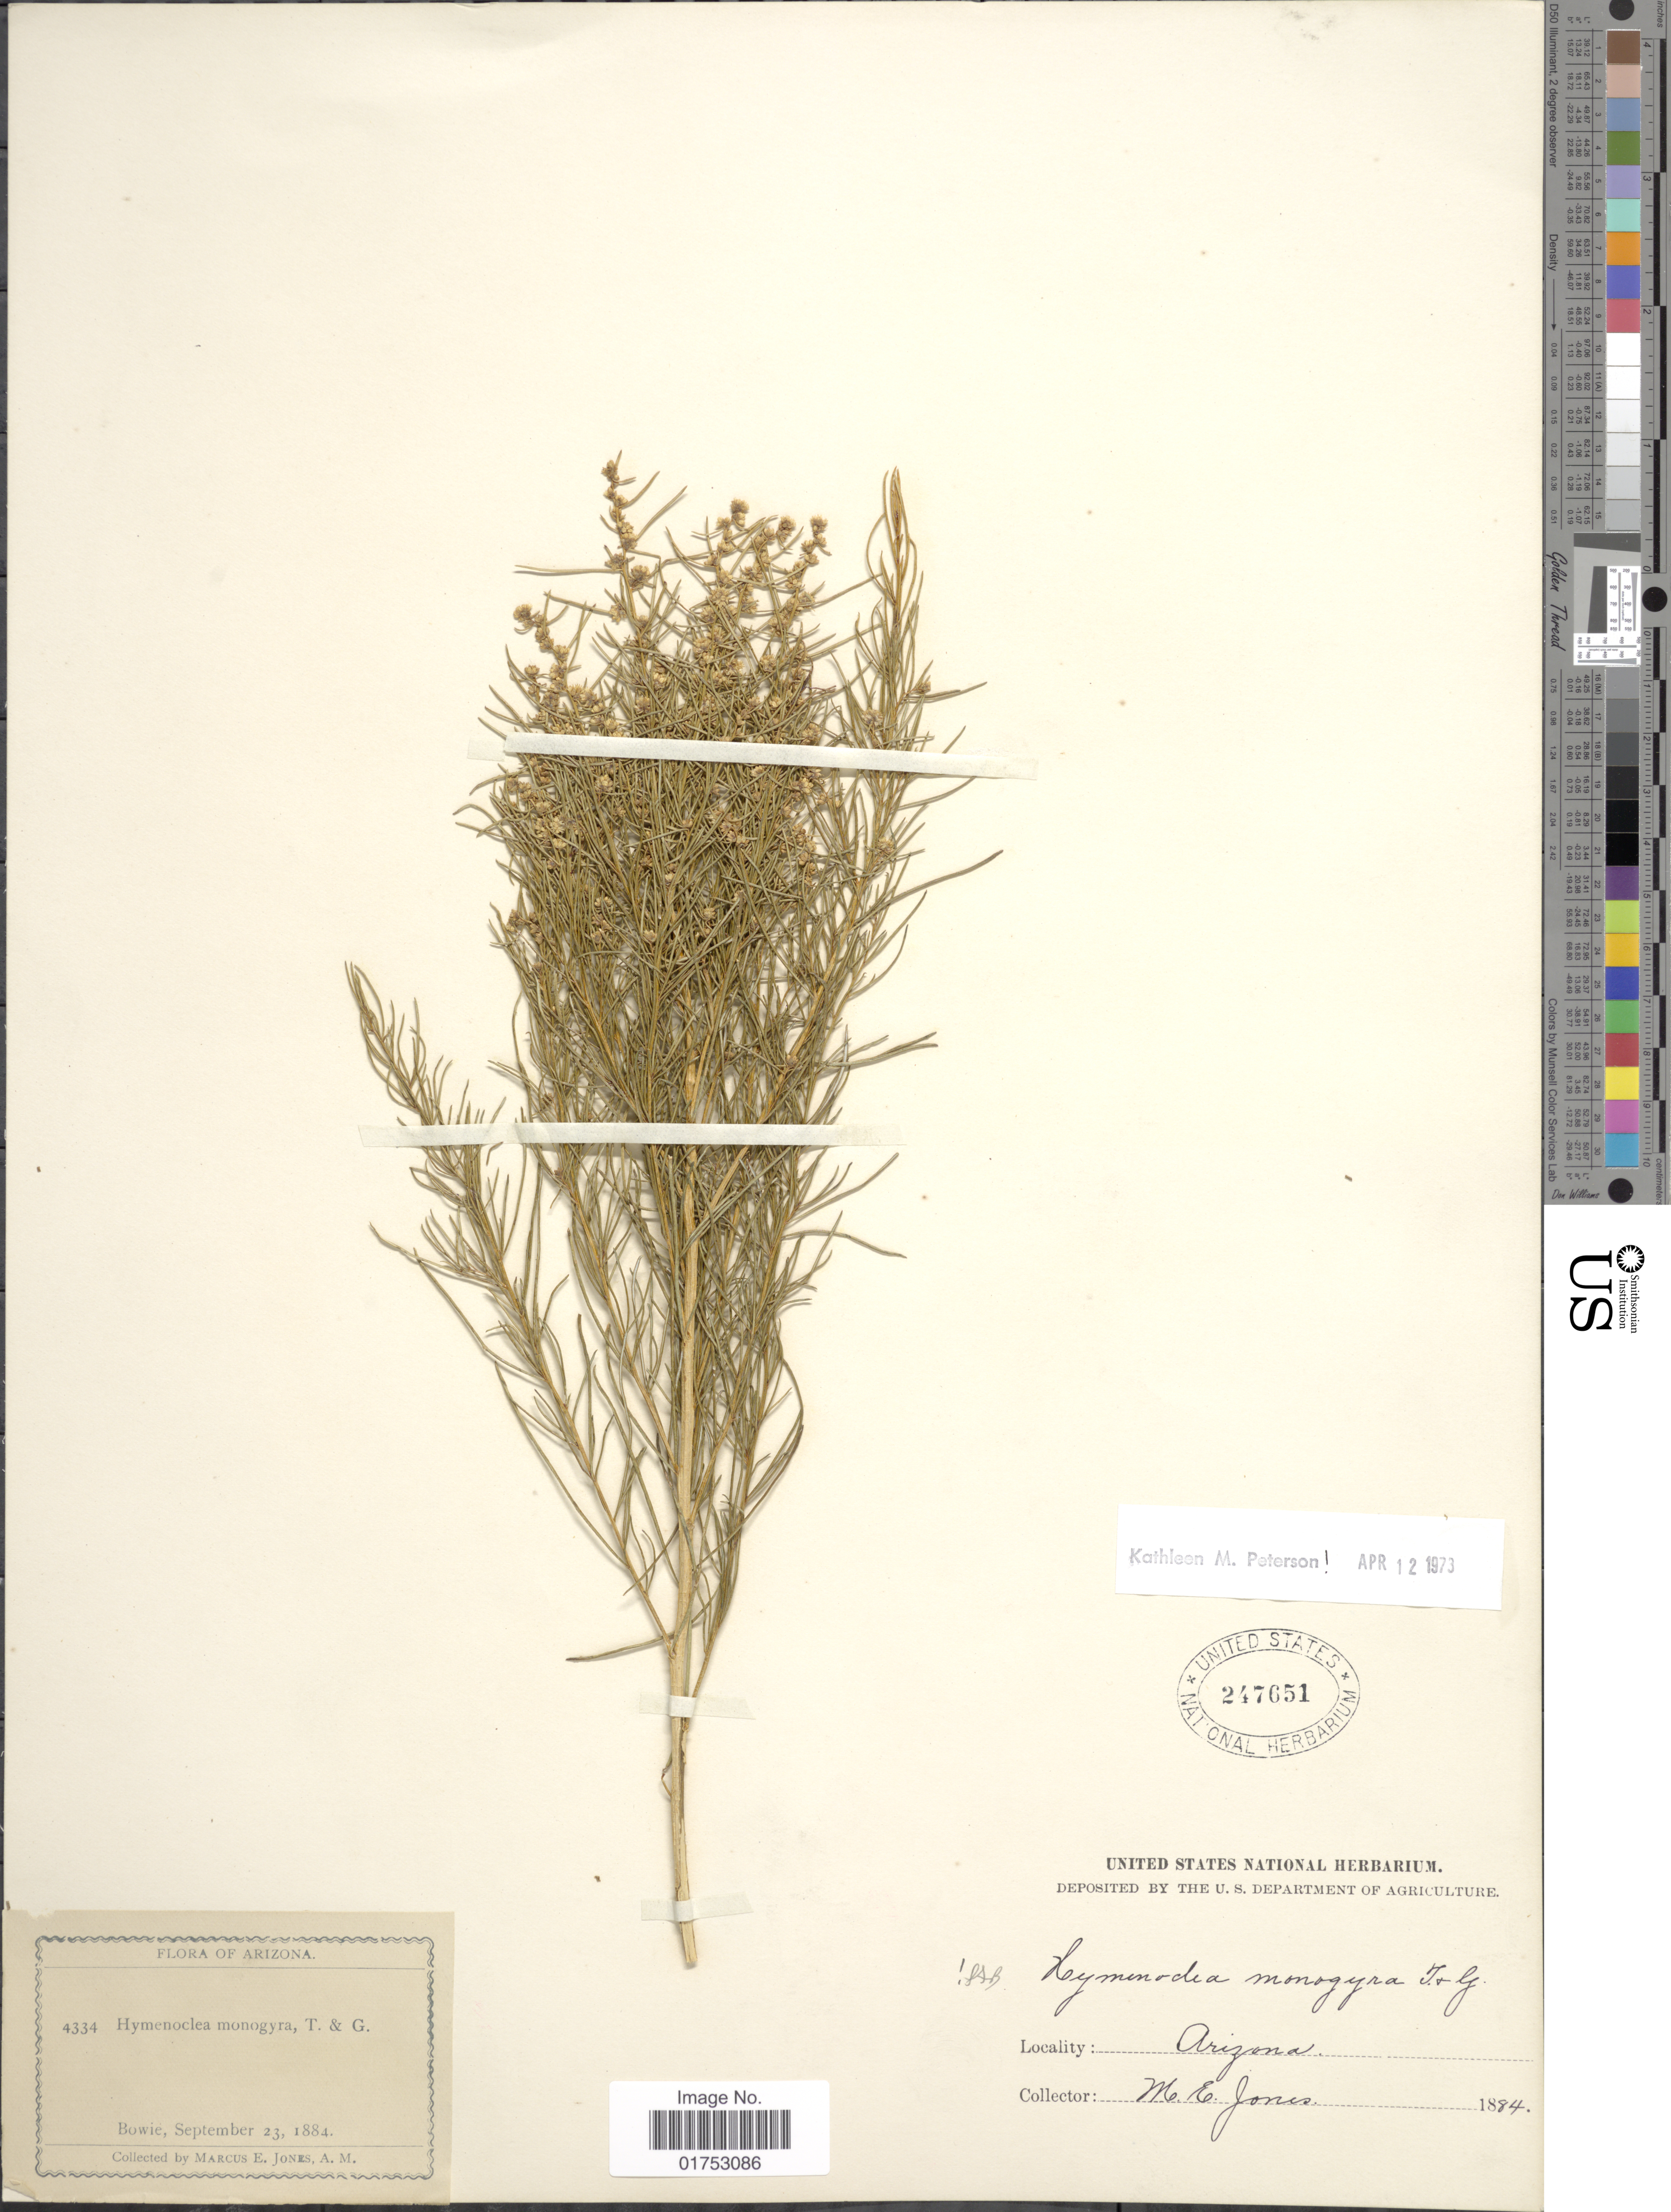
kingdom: Plantae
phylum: Tracheophyta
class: Magnoliopsida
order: Asterales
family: Asteraceae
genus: Hymenoclea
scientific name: Hymenoclea monogyra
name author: Torr. & A. Gray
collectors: M. E. Jones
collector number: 4334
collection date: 1884-09-23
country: United States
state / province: Arizona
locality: Bowie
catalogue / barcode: US 247651